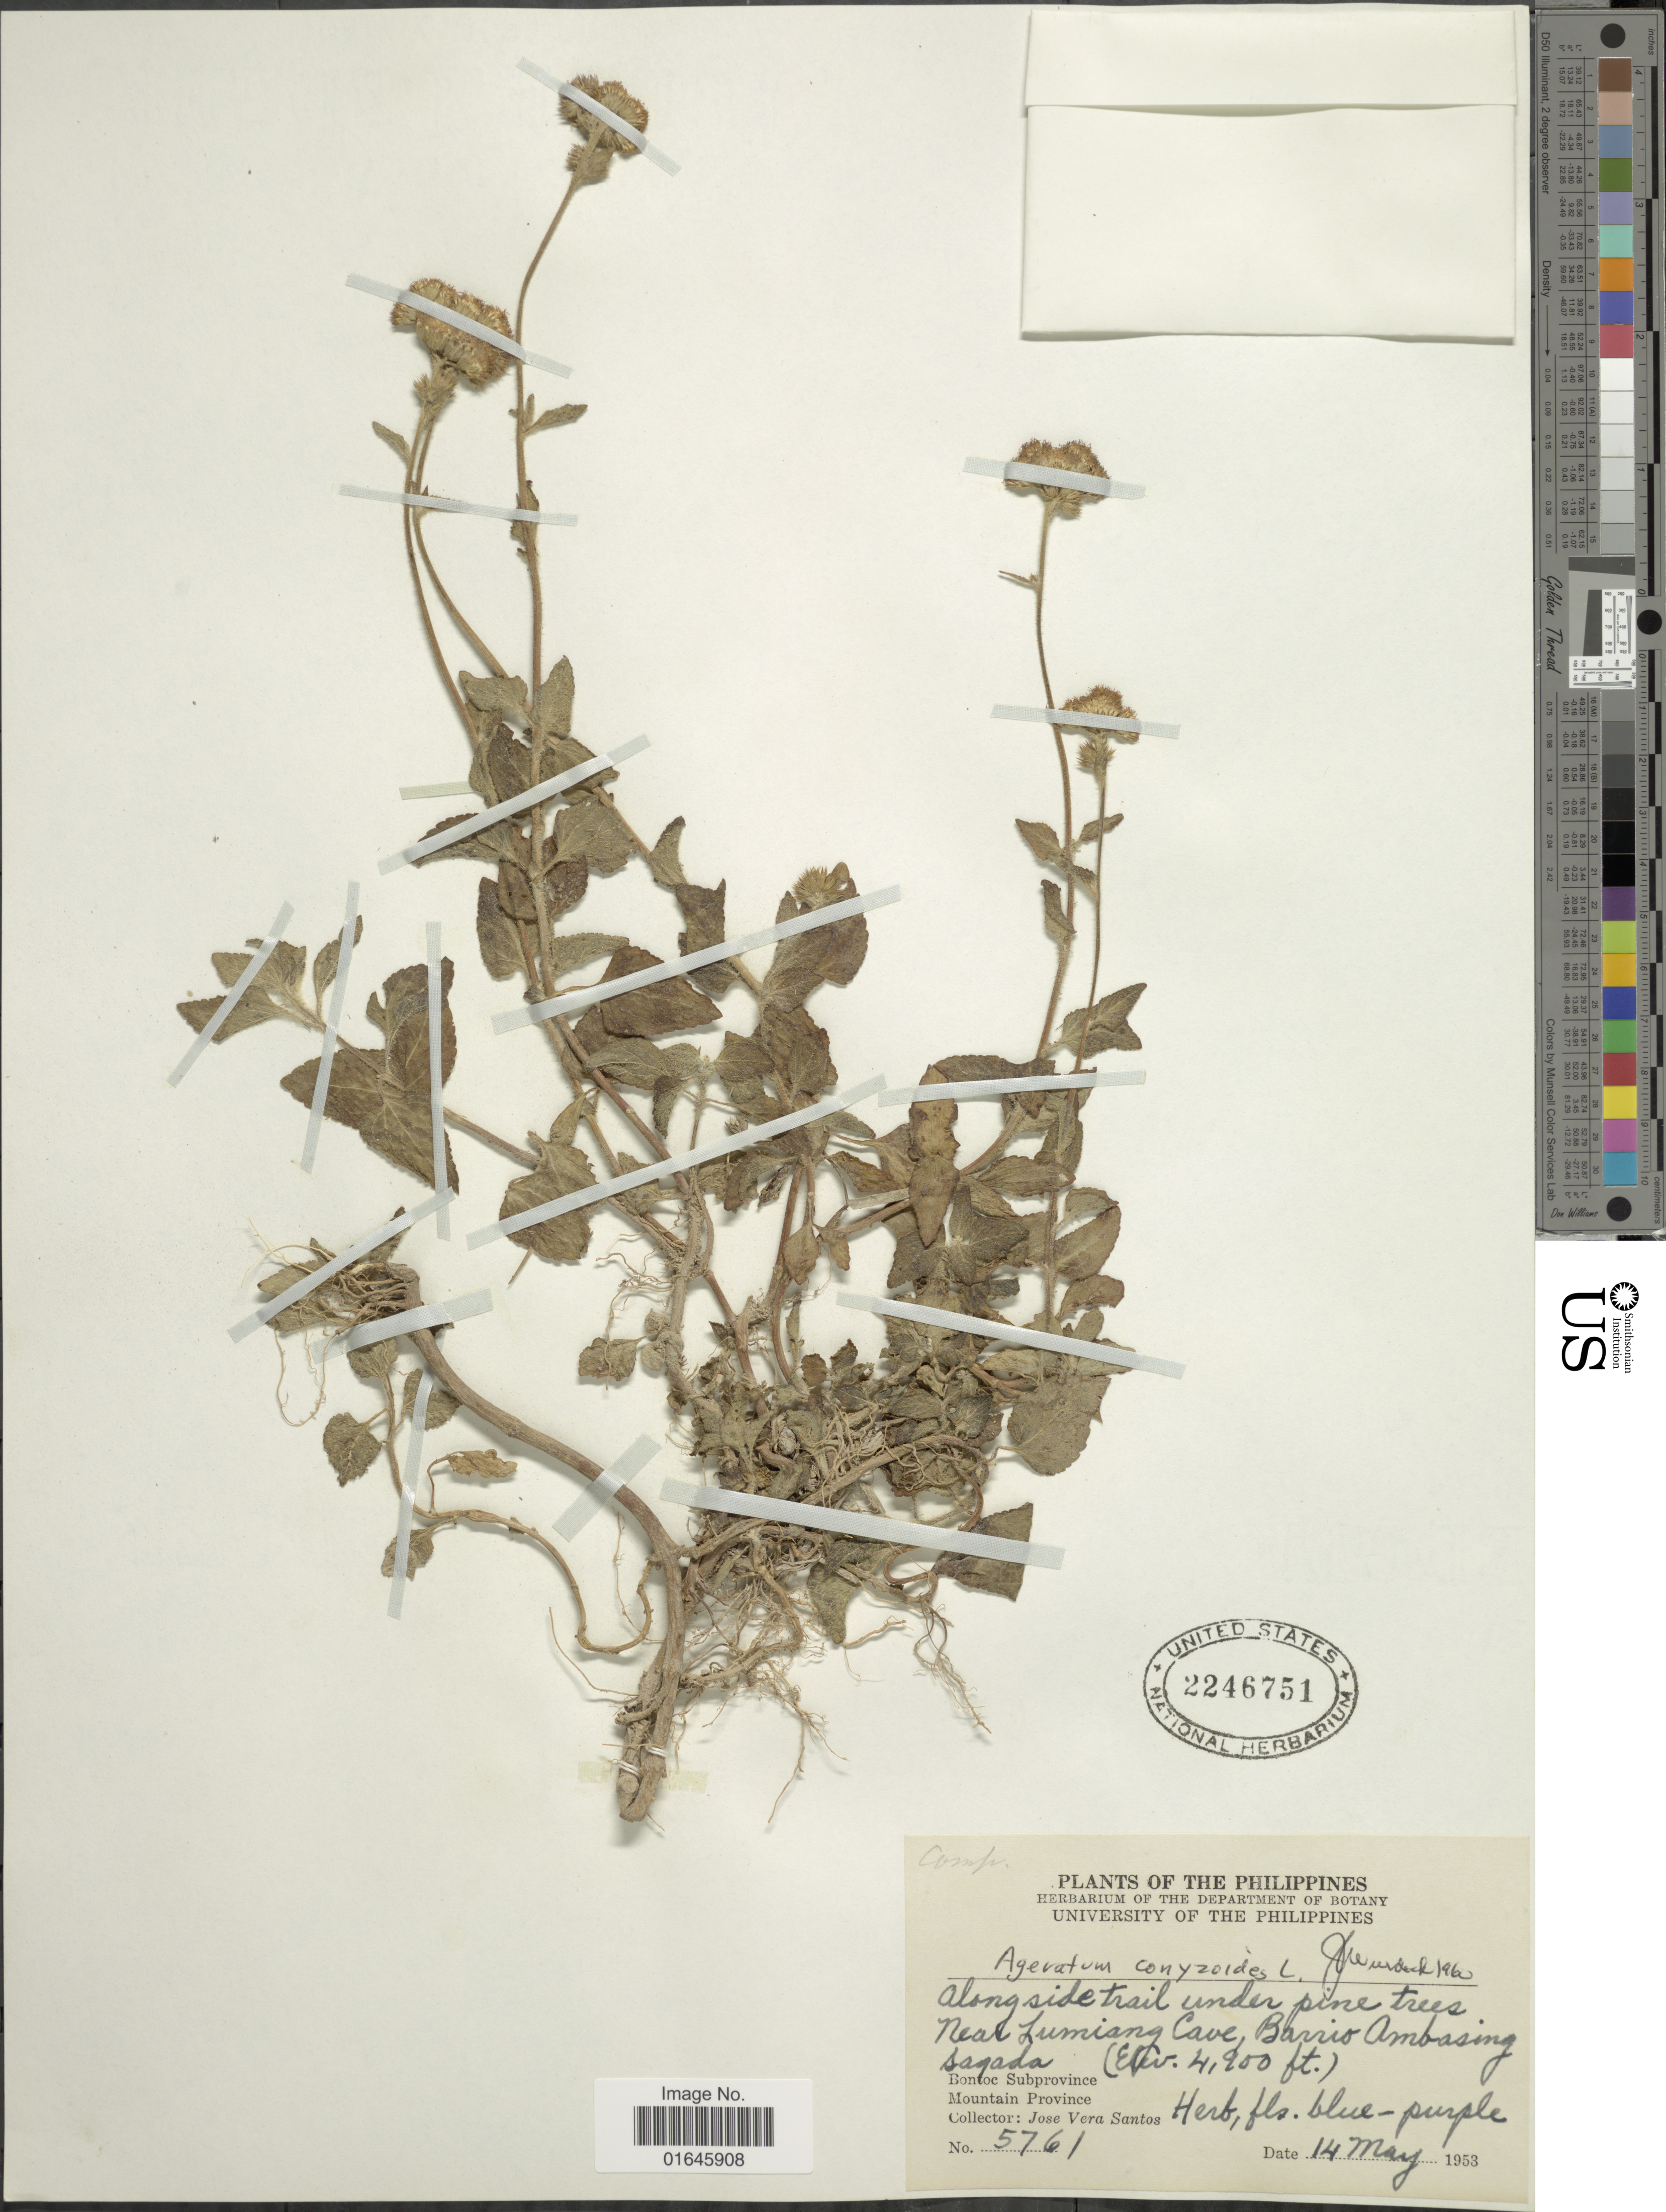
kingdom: Plantae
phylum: Tracheophyta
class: Magnoliopsida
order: Asterales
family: Asteraceae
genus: Ageratum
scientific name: Ageratum conyzoides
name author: L.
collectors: J. V. Santos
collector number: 5761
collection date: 1953-05-14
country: Philippines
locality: Bontoc Subprovince, Mountain Province, Along side trail under pine trees, Near Lumiana Cave, Barrio Ambrasing Sagada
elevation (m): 1494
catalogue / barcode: US 2246751